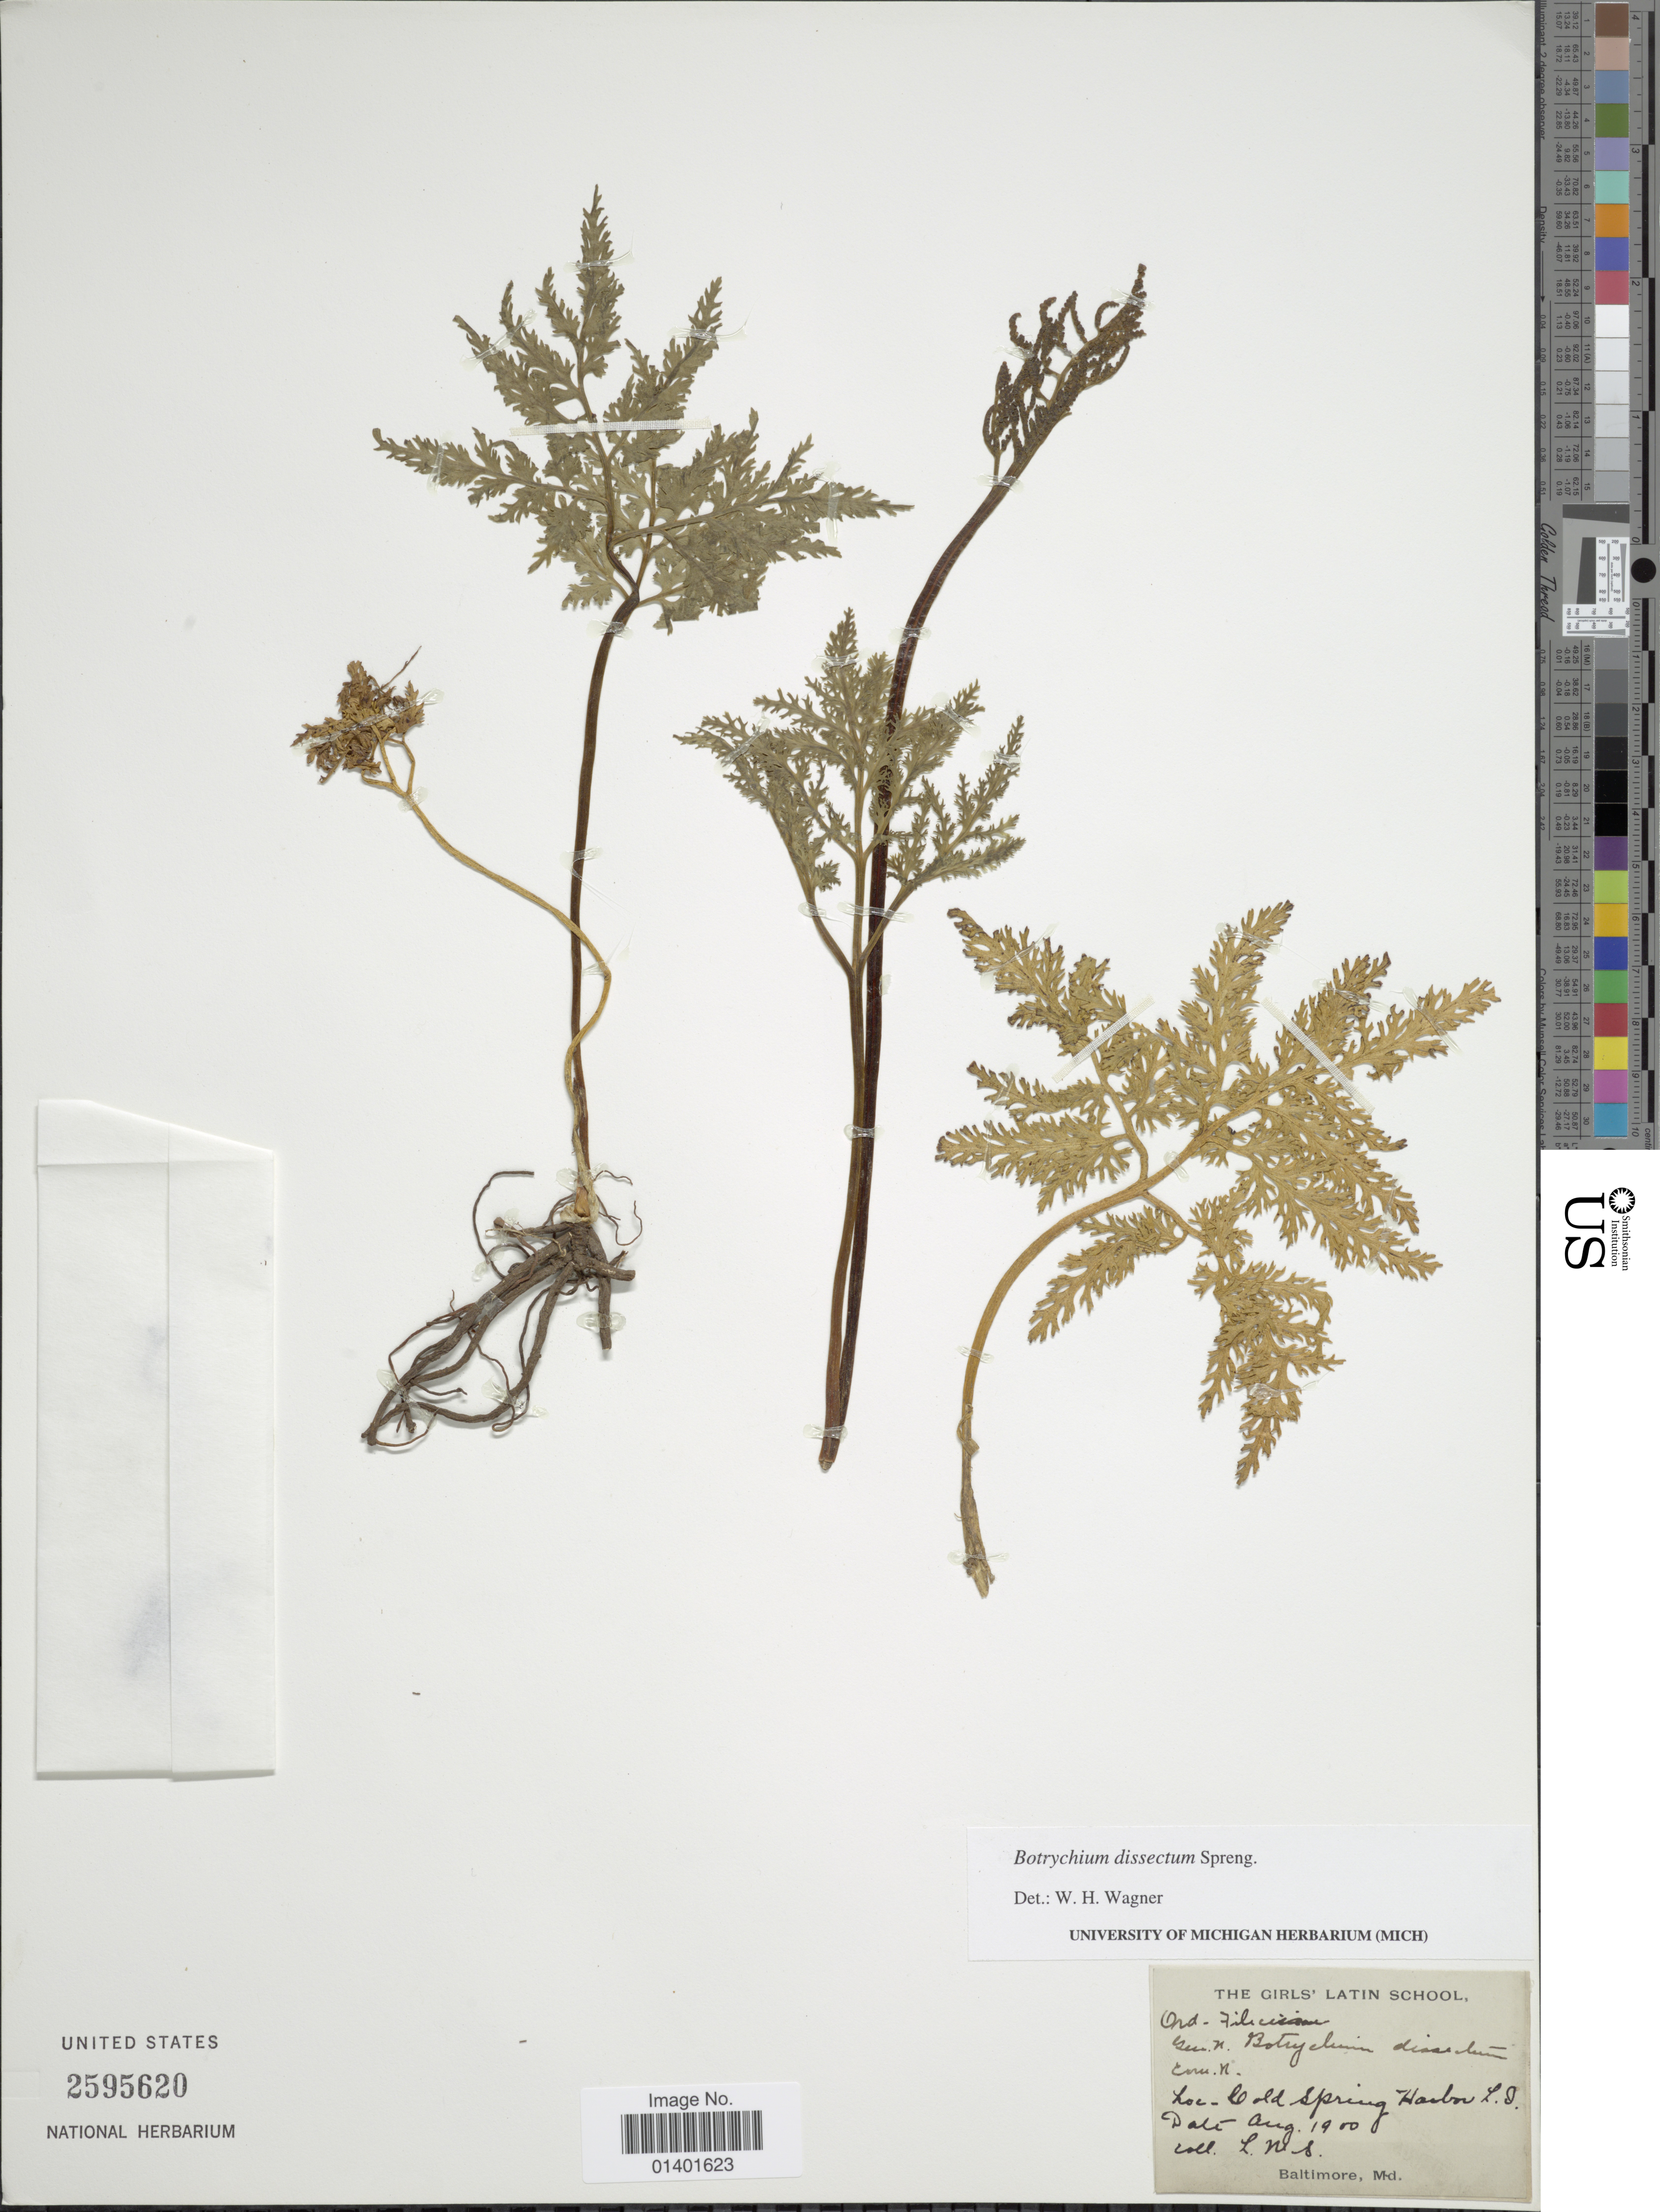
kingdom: Plantae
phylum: Tracheophyta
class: Polypodiopsida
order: Ophioglossales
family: Ophioglossaceae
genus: Botrychium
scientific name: Botrychium dissectum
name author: Spreng.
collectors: L. M. S.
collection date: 1900-10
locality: Cold Spring Harbor L.D.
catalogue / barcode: US 2595620